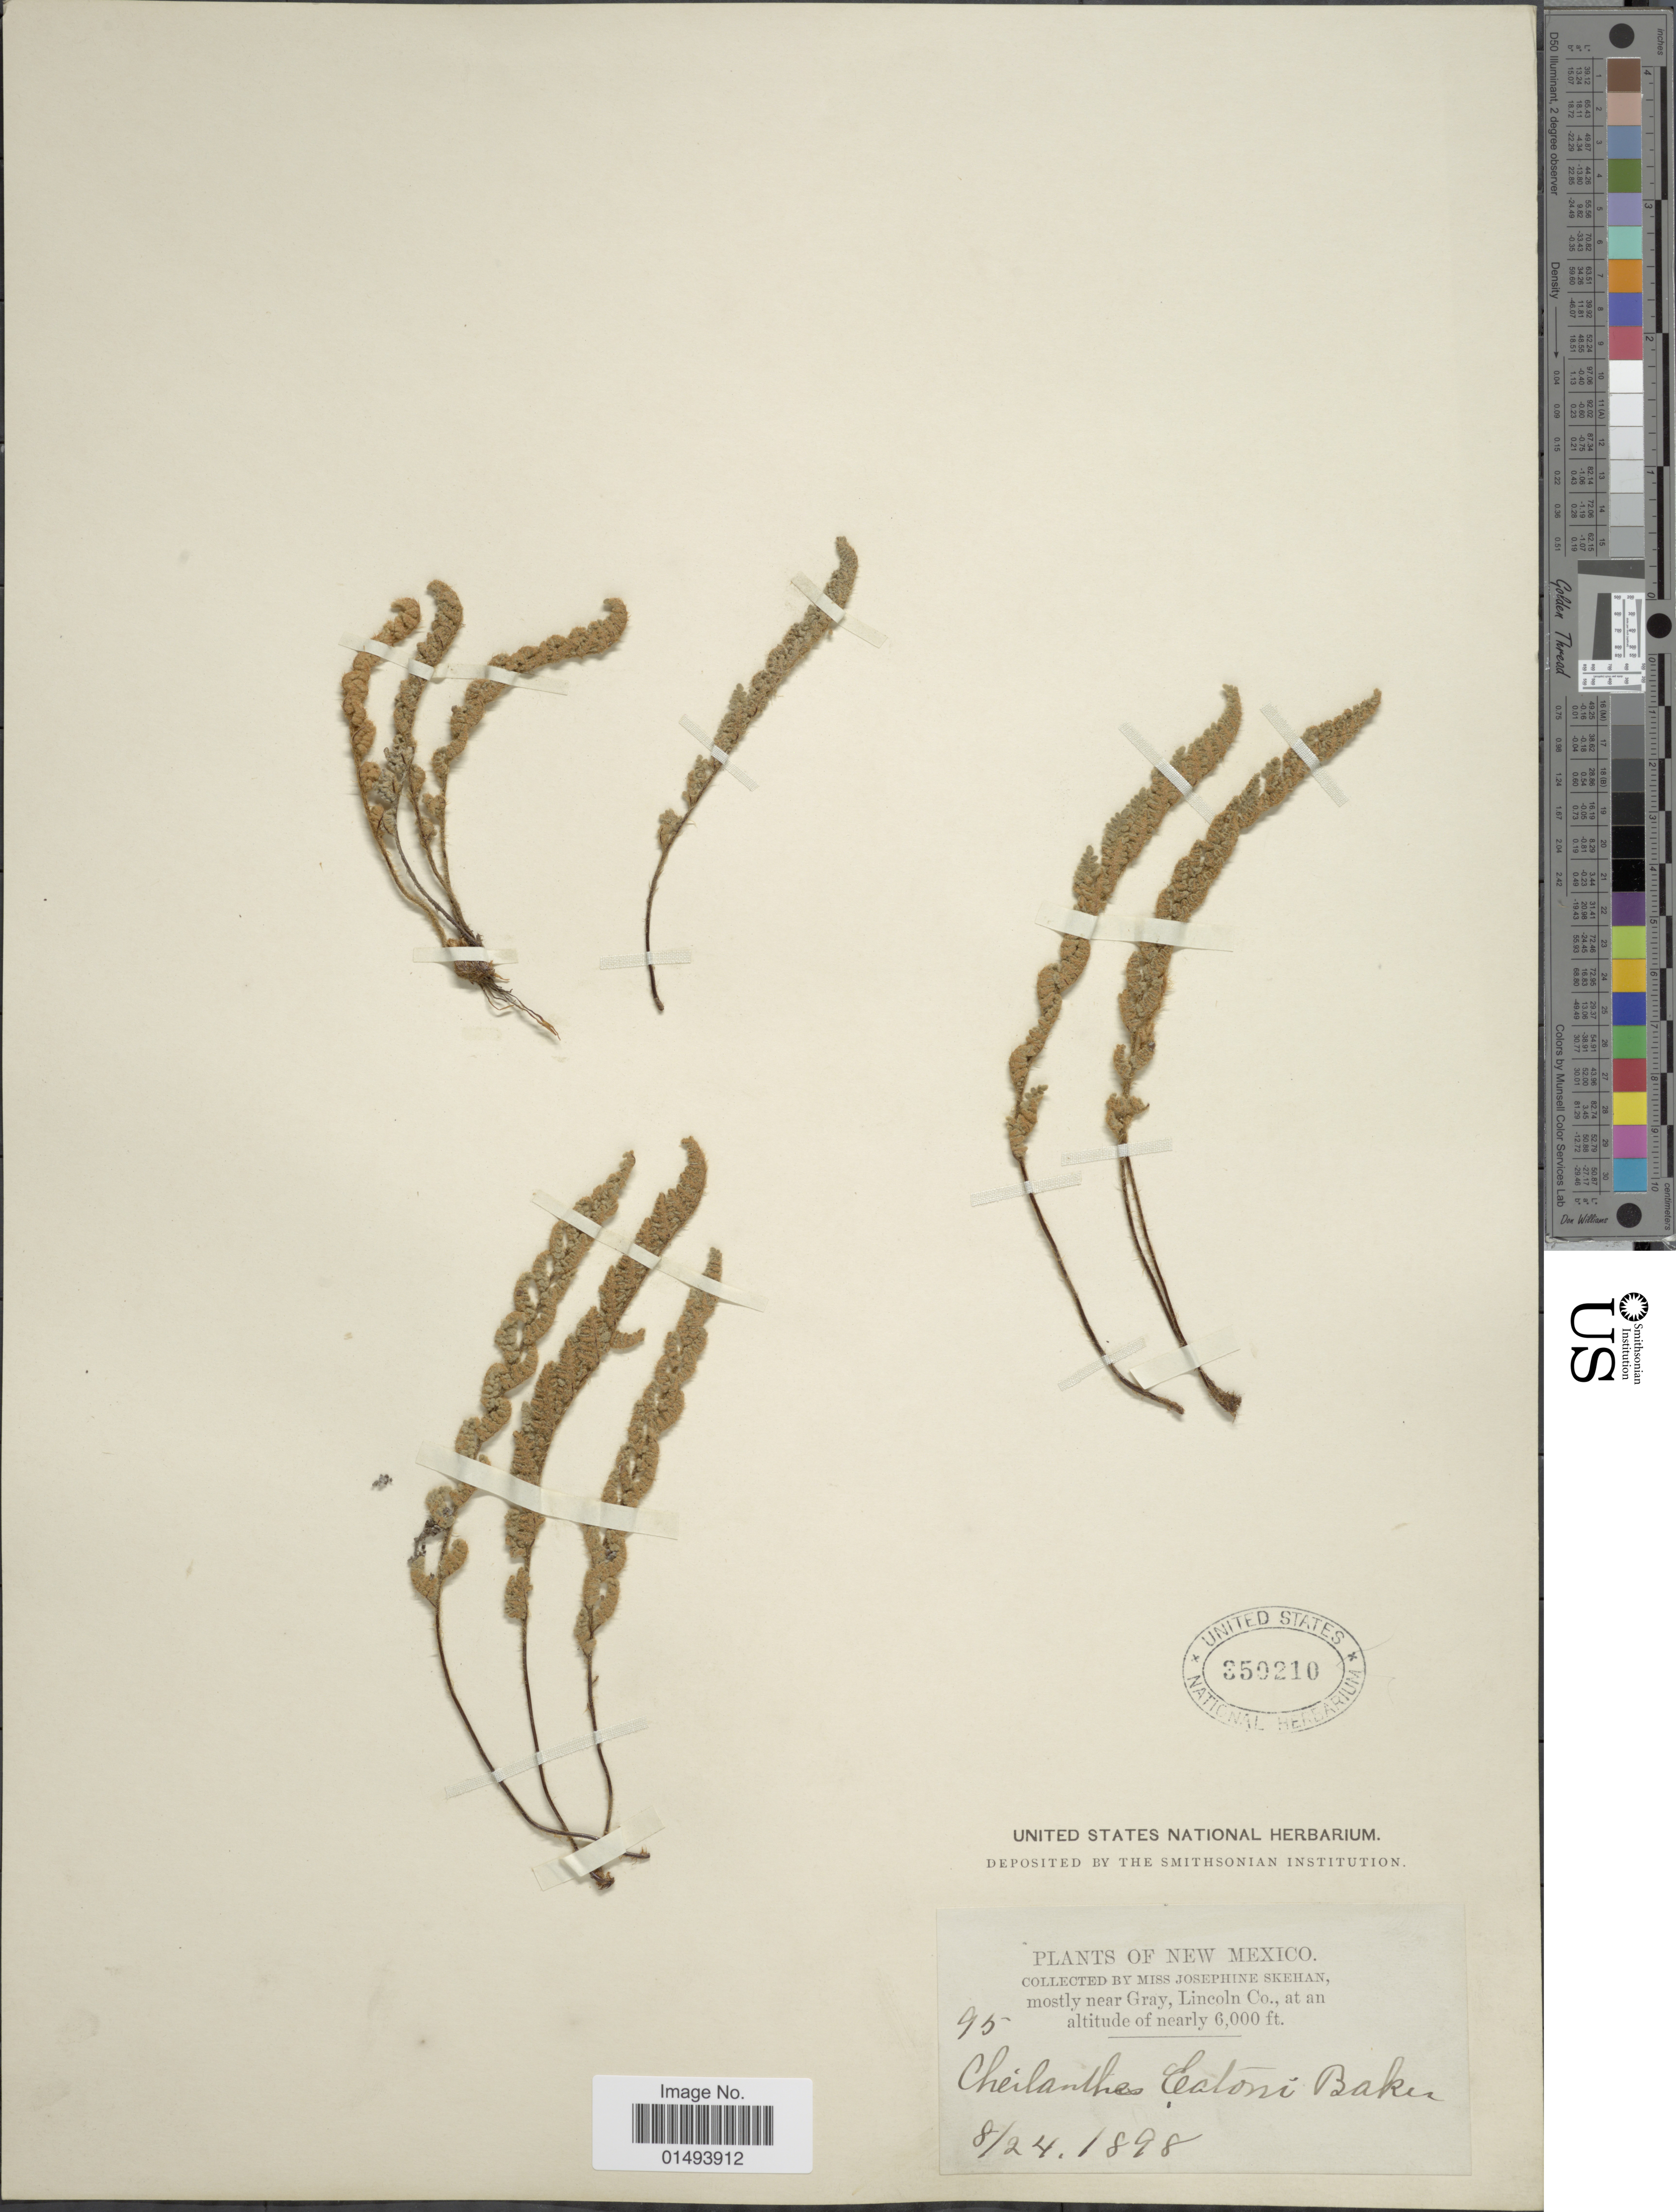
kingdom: Plantae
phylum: Tracheophyta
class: Polypodiopsida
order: Polypodiales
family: Pteridaceae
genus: Myriopteris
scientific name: Myriopteris rufa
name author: Fée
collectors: J. Skehan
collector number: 95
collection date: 1898-08-24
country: United States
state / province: New Mexico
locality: Plants of New Mexico, mostly near Gray, Lincoln Co.,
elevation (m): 1829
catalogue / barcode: US 350210